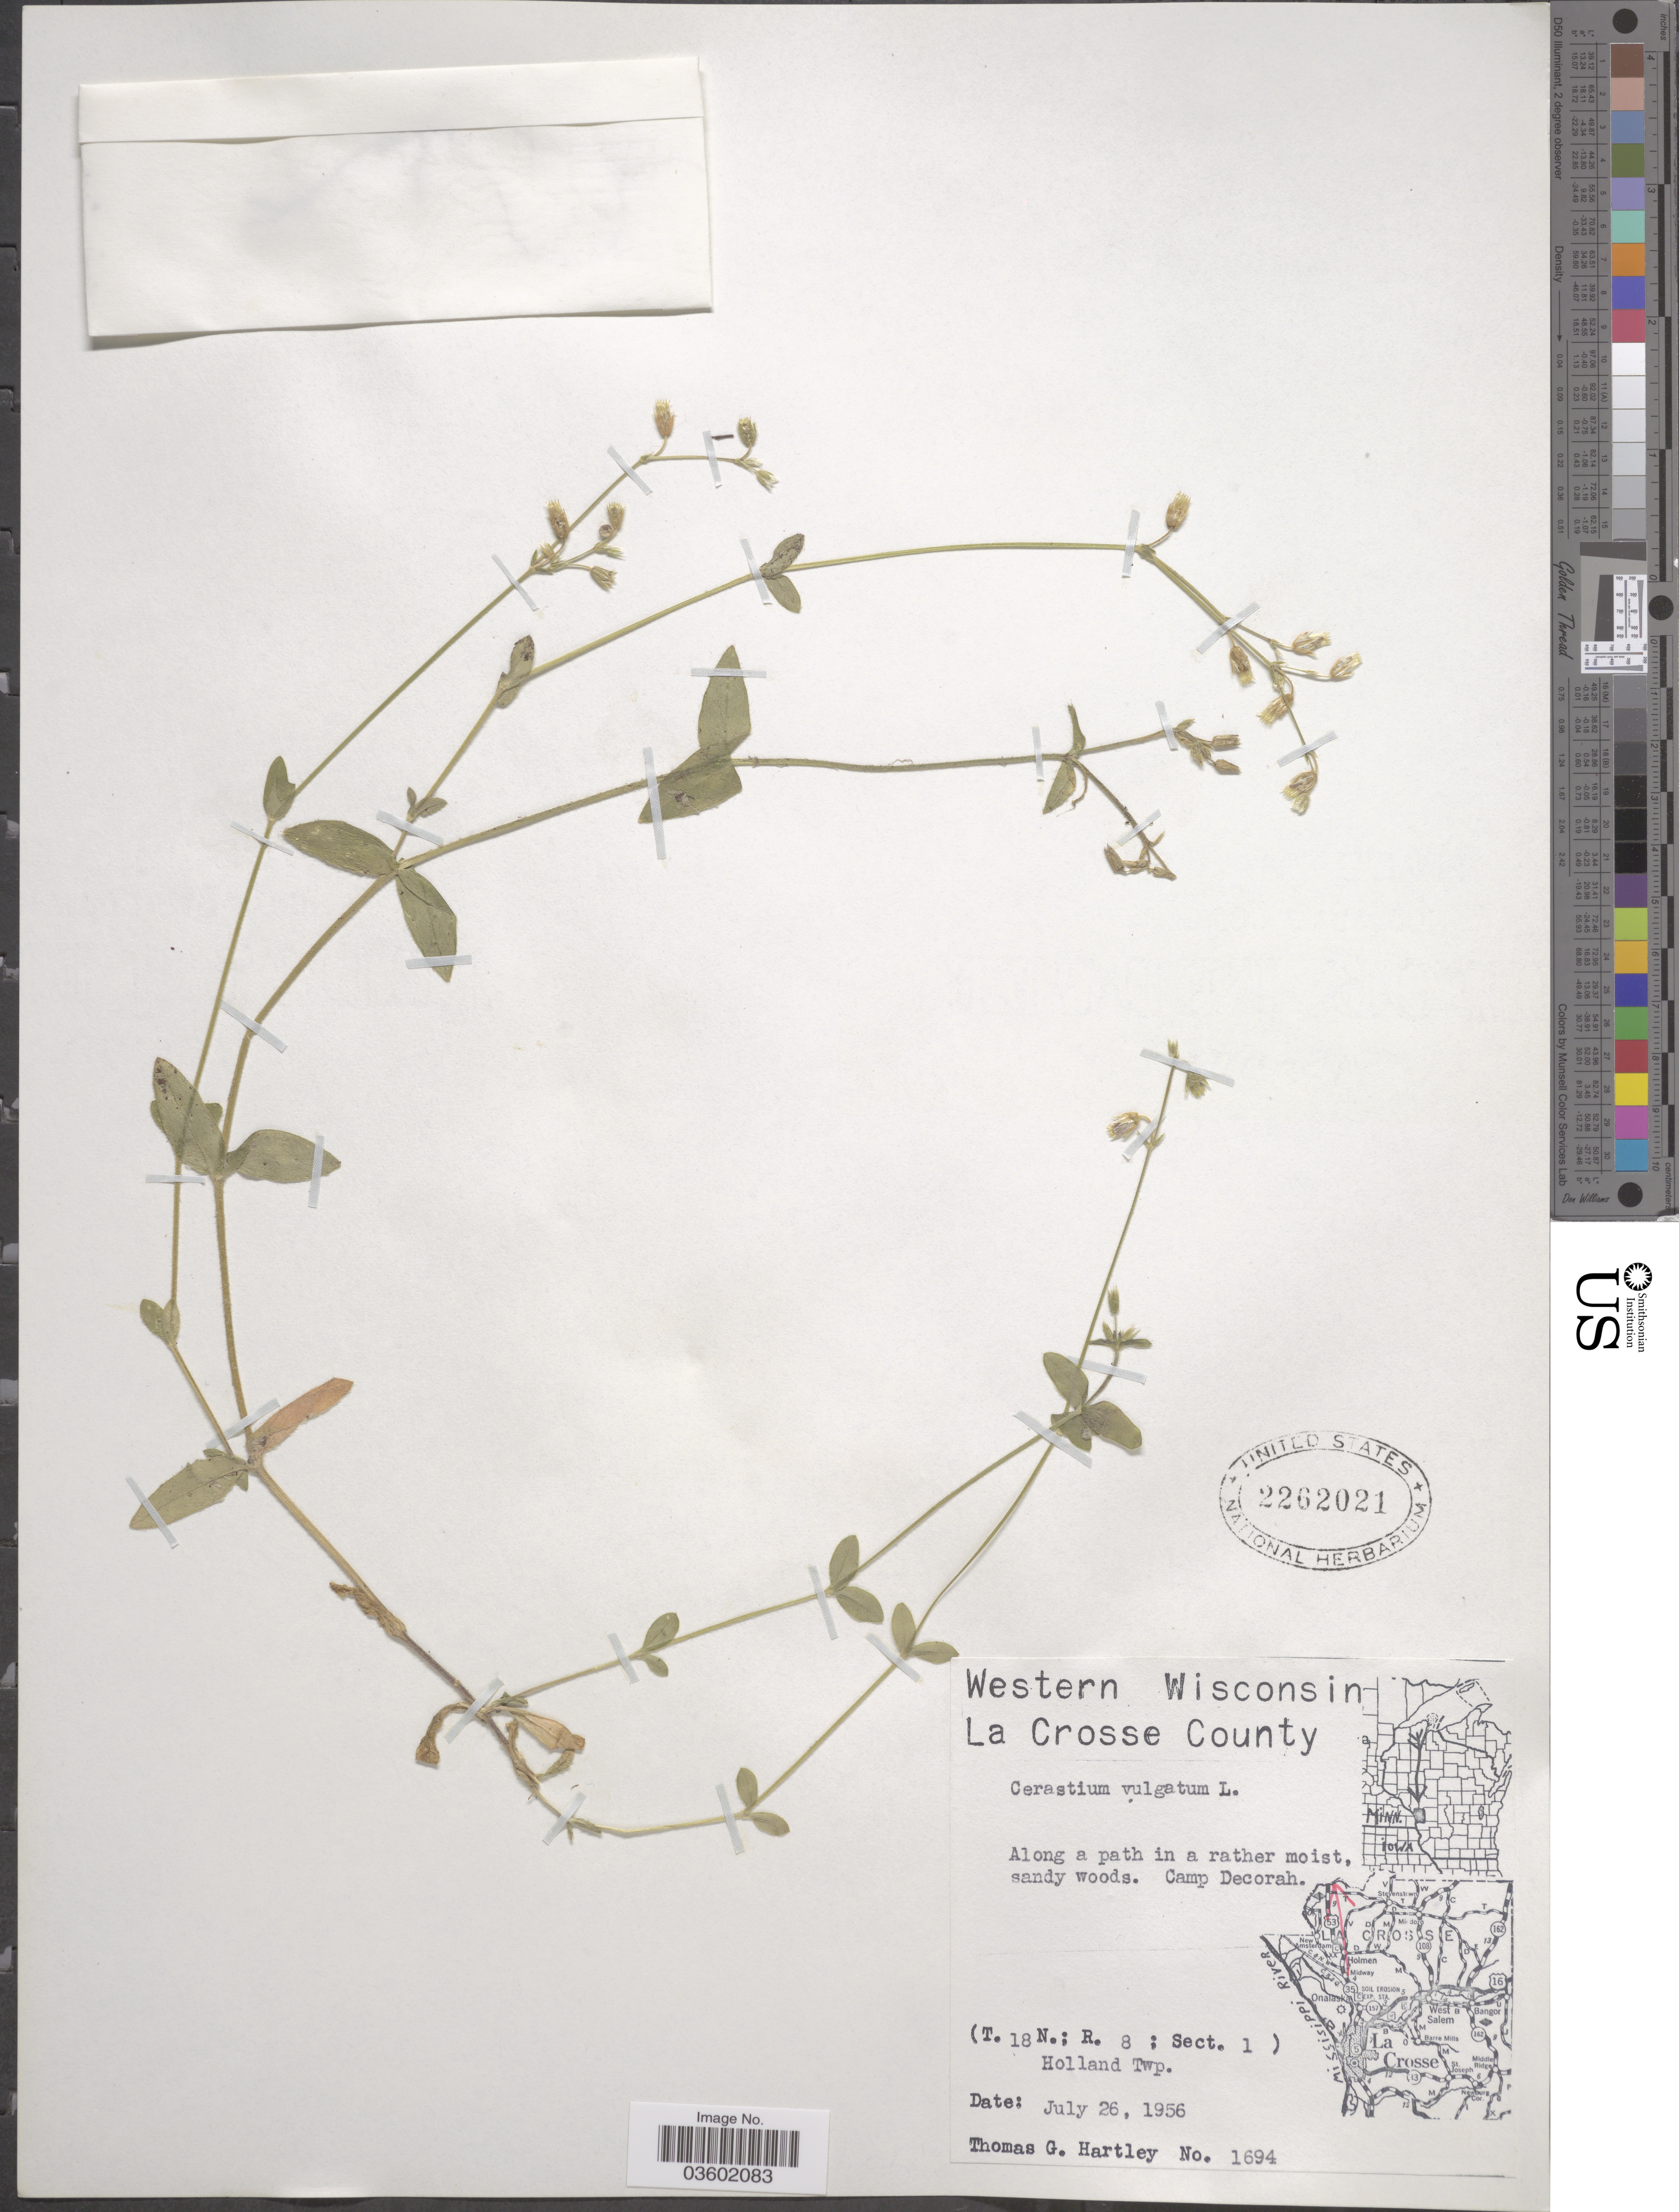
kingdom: Plantae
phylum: Tracheophyta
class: Magnoliopsida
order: Caryophyllales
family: Caryophyllaceae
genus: Cerastium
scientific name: Cerastium vulgatum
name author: L.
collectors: T. G. Hartley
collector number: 1694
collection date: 1956-07-26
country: United States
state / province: Wisconsin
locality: Western Wisconsin. La Crosse County. Camp Decorah. (T. 18N.; R. 8 ; Sect. 1) Holland Twp.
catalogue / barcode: US 2262021